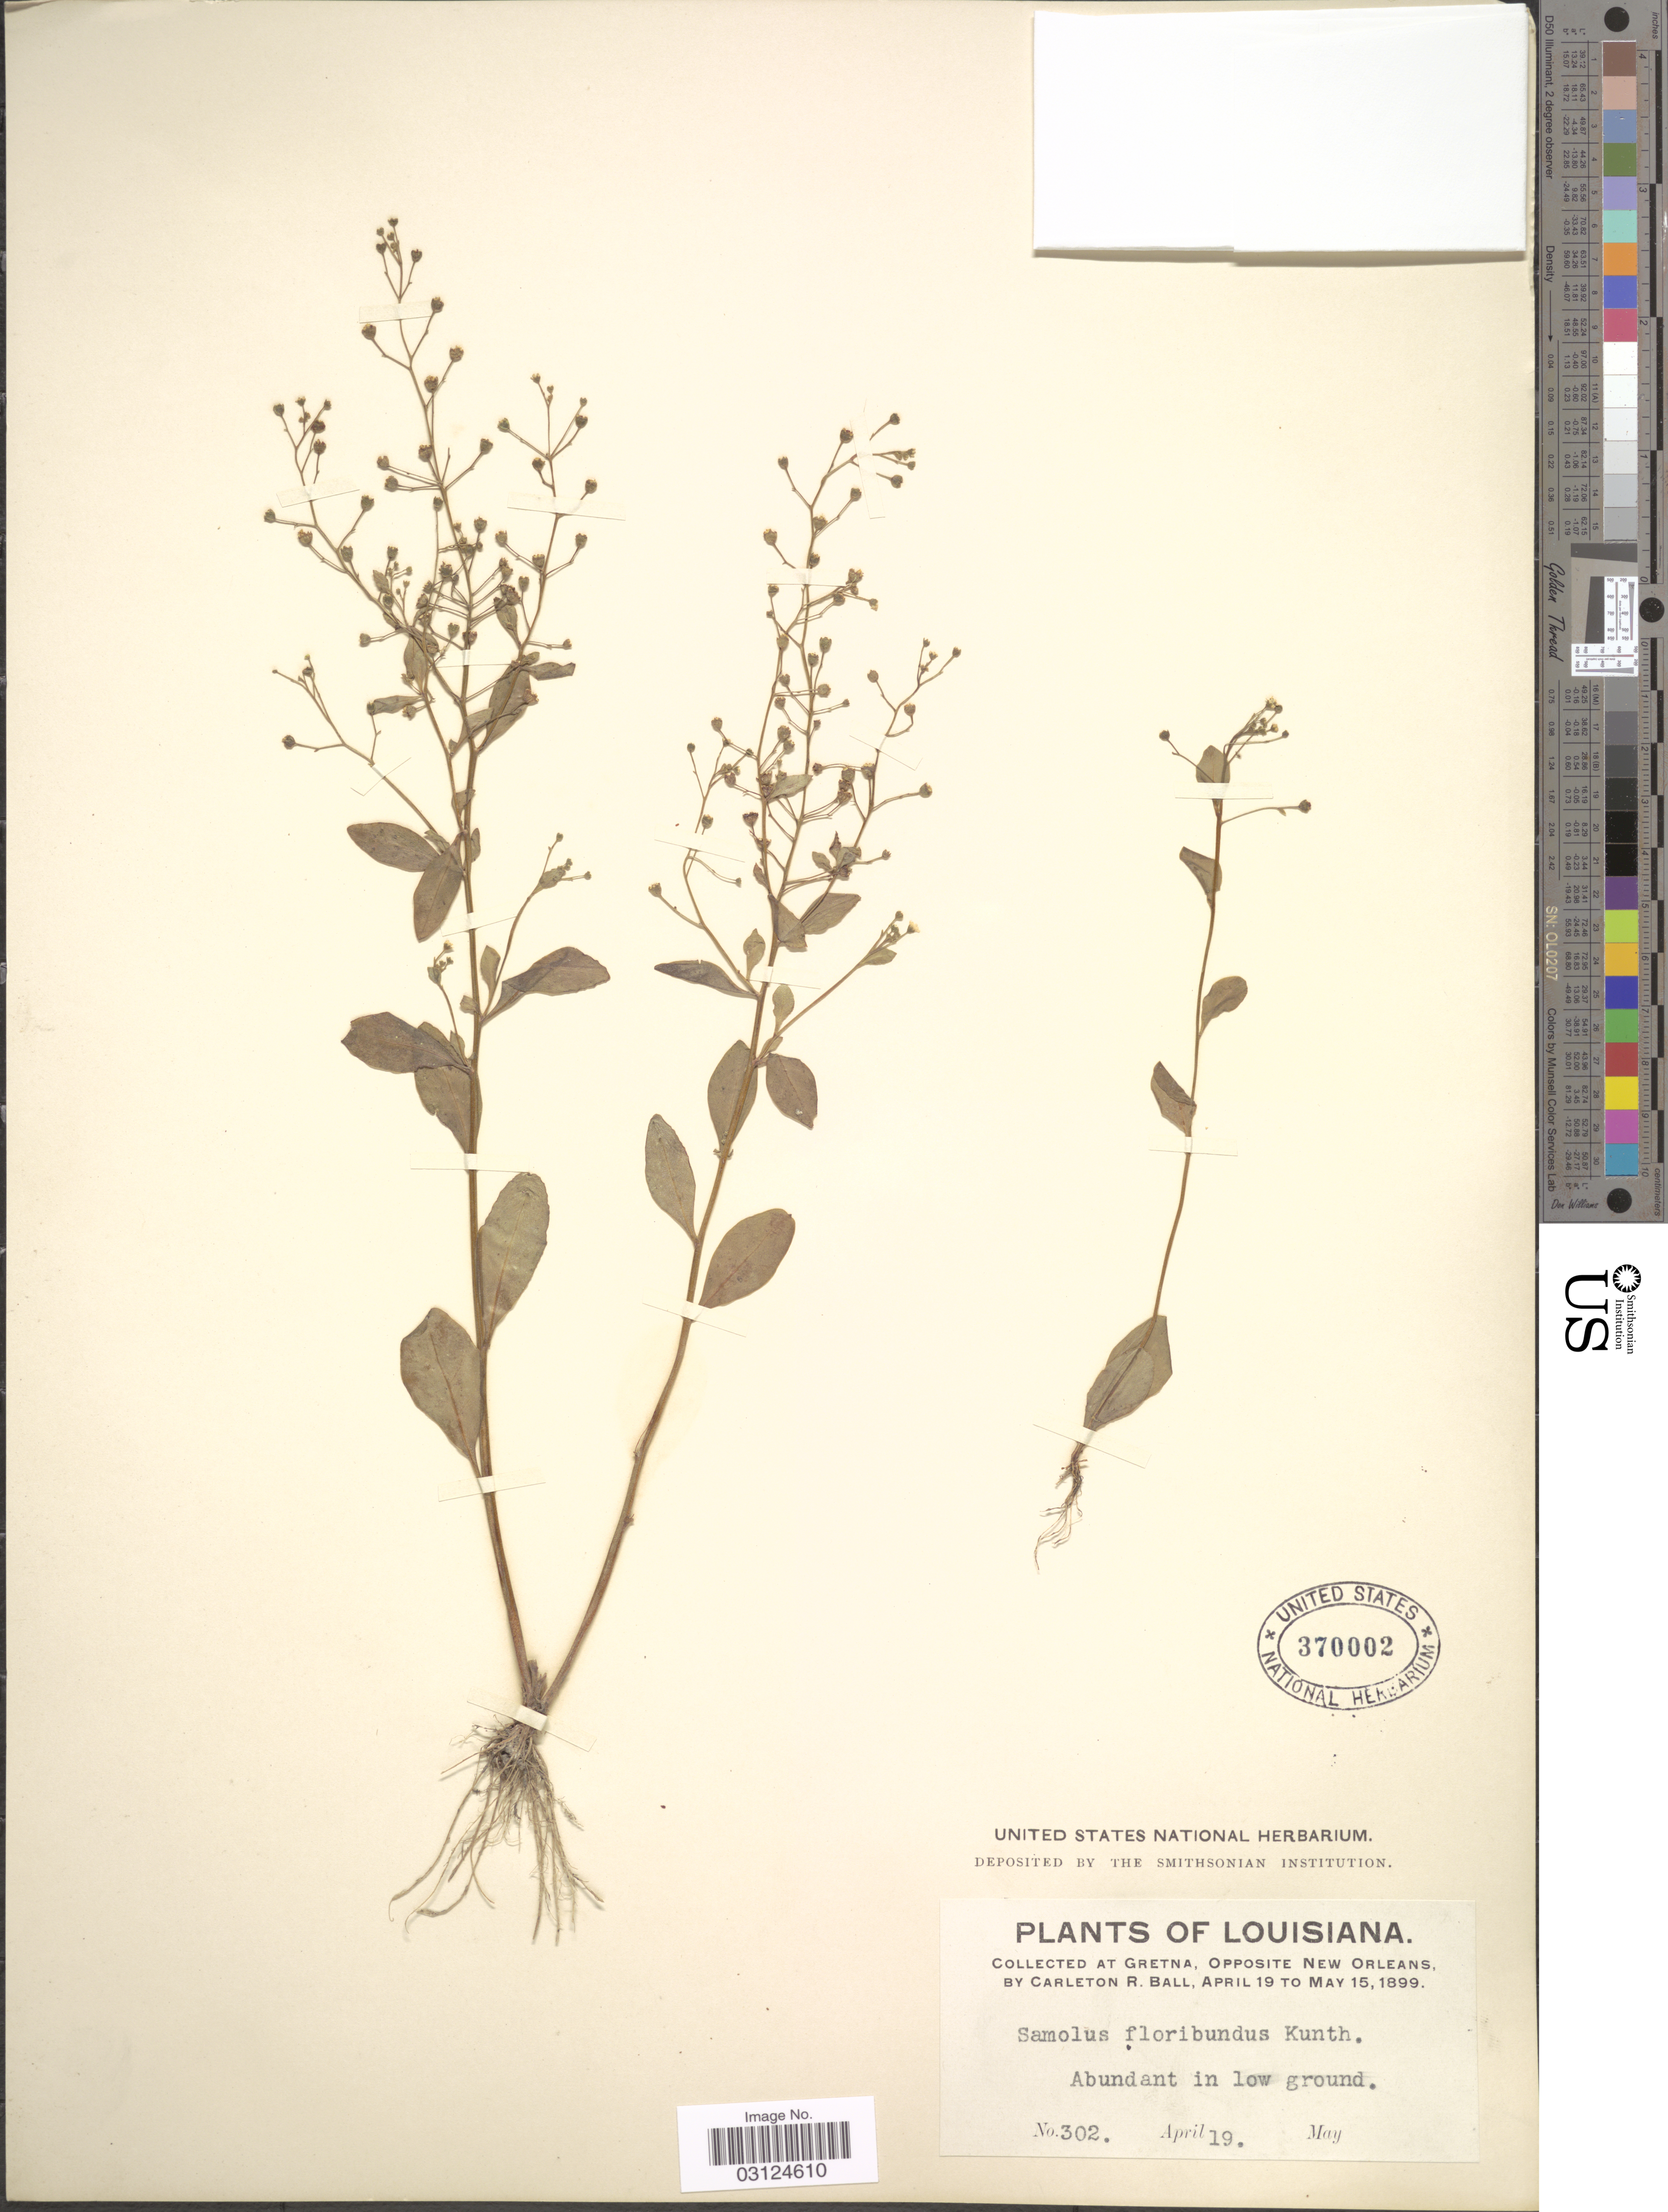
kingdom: Plantae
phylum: Tracheophyta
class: Magnoliopsida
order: Ericales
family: Primulaceae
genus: Samolus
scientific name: Samolus parviflorus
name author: Raf.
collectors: C. R. Ball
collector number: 302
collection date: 1899-04-19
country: United States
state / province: Louisiana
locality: At Gretna, opposite New Orleans. Abundant in low ground.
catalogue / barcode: US 370002